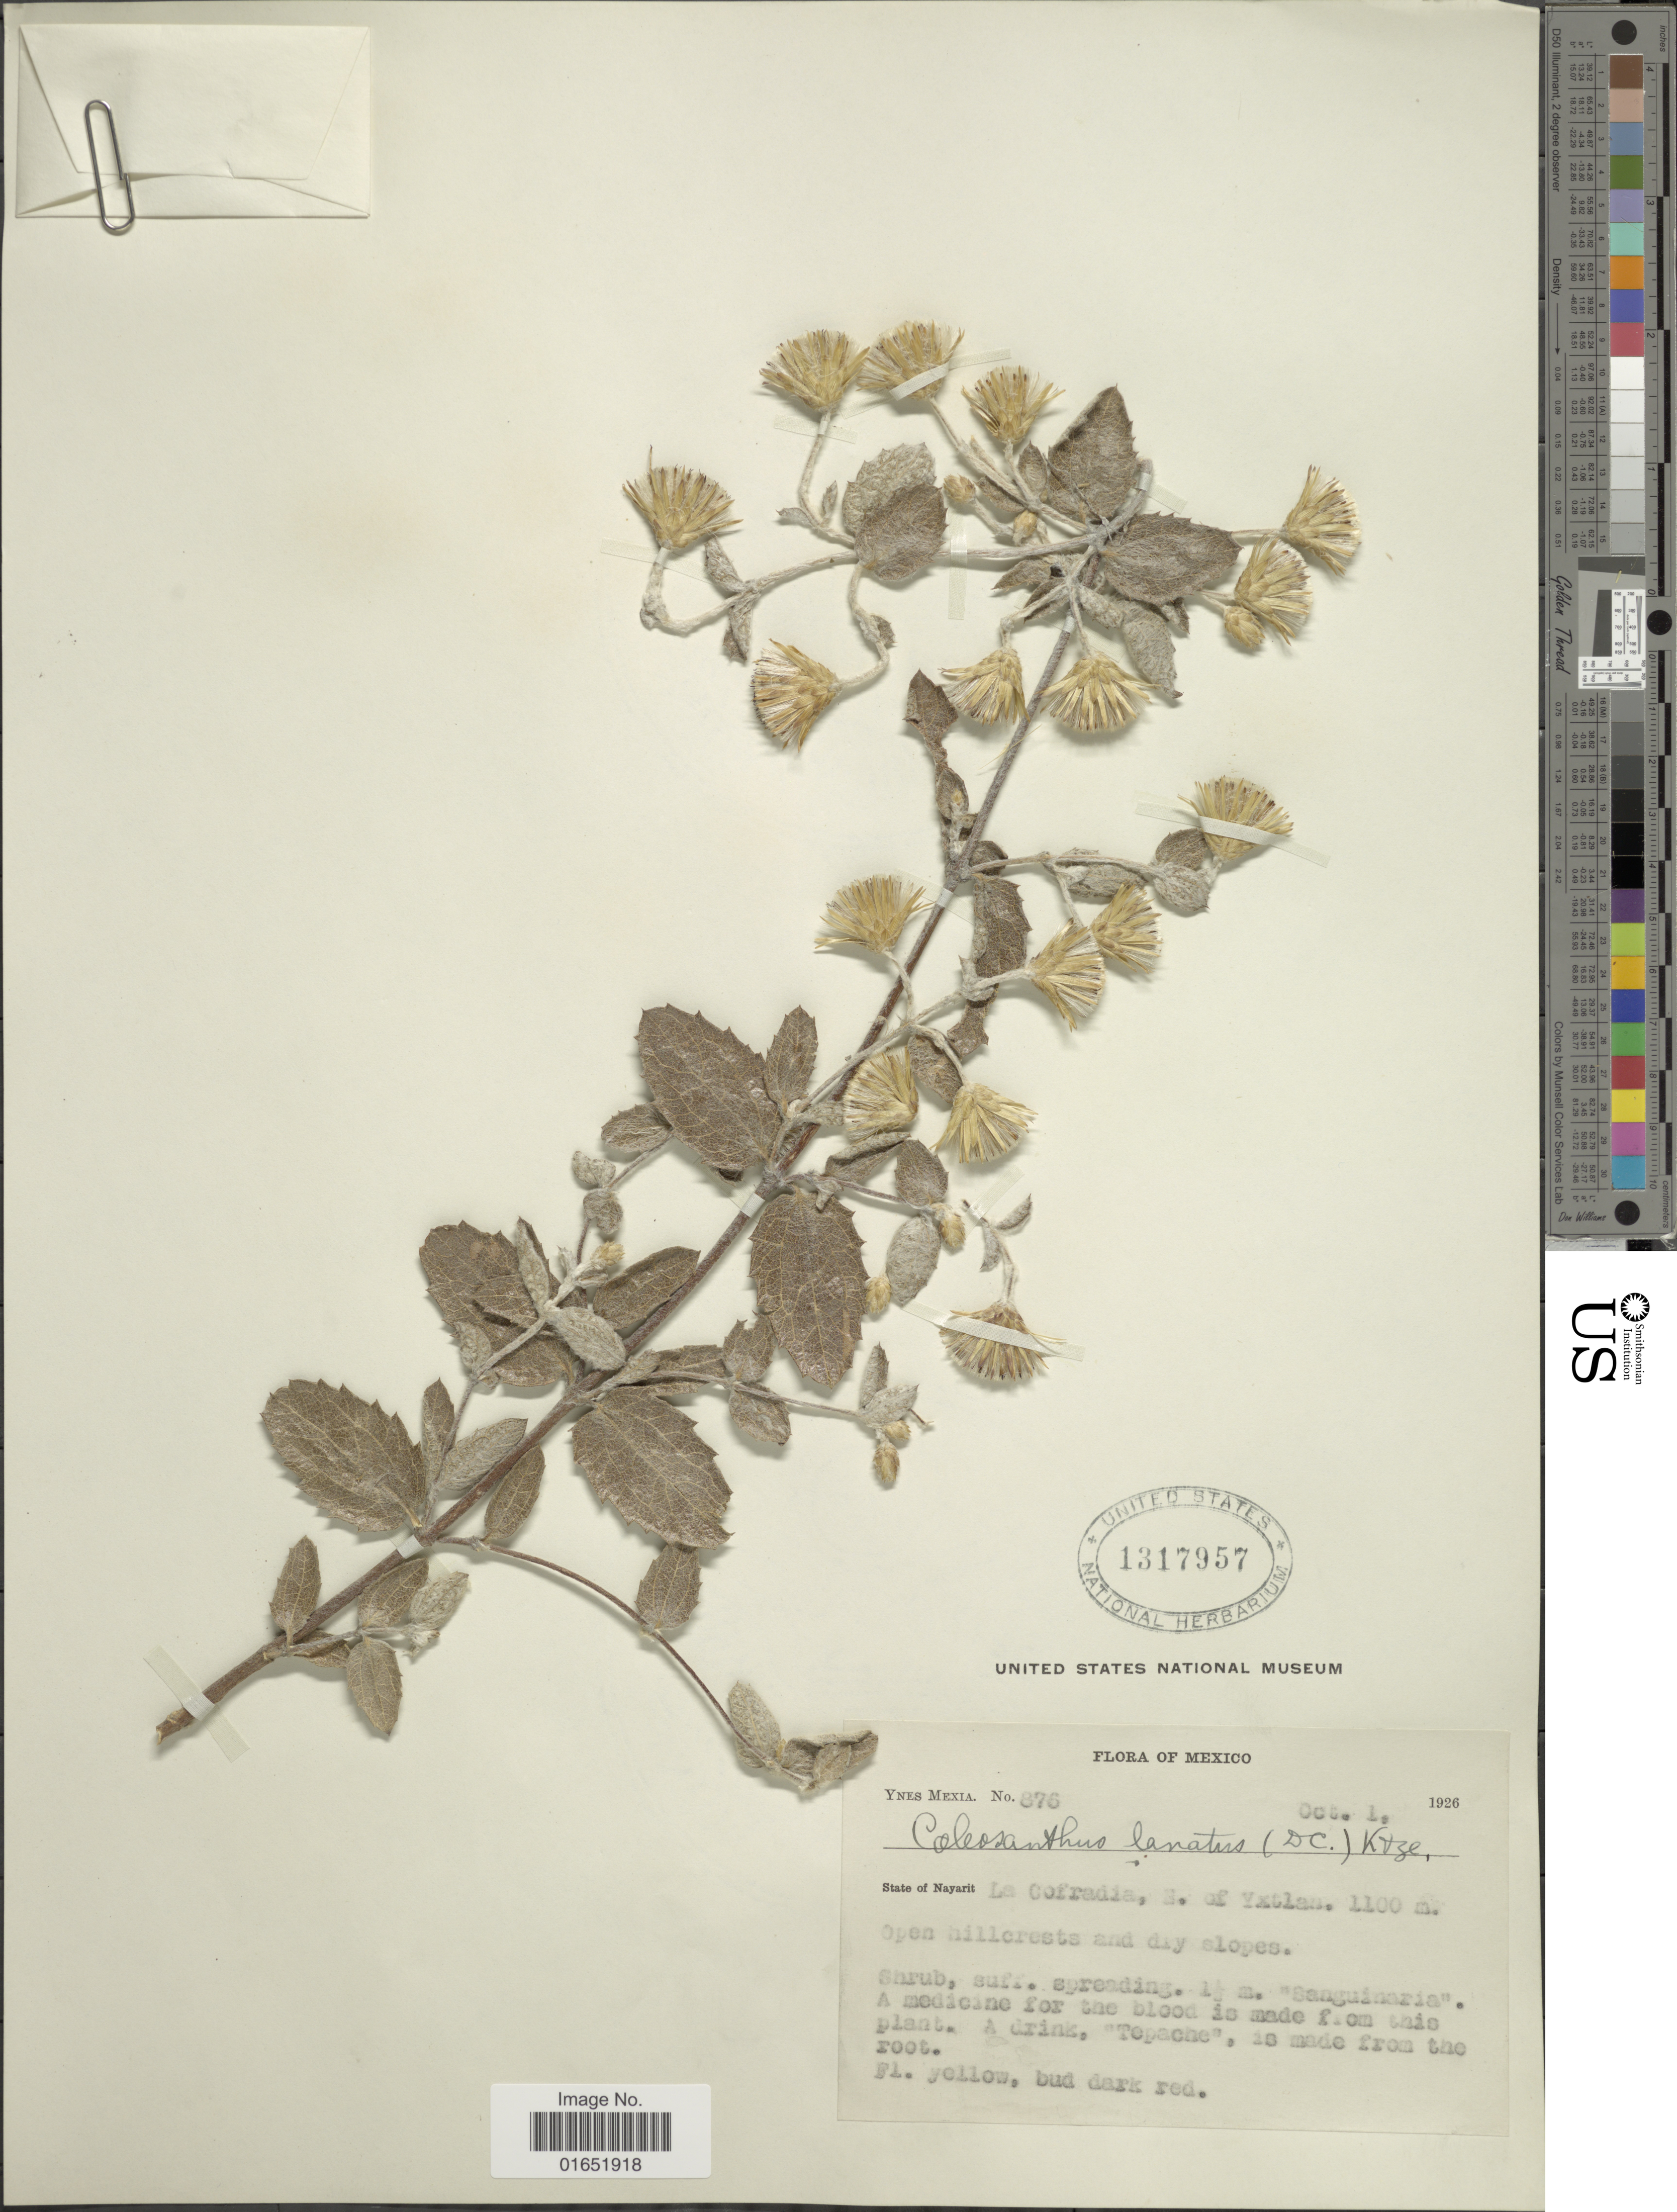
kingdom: Plantae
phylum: Tracheophyta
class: Magnoliopsida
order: Asterales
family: Asteraceae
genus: Brickellia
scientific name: Brickellia lanata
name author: (DC.) A. Gray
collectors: Y. Mexia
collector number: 876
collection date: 1926-10-01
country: Mexico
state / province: Nayarit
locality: La Cofradia, E of Yxtlan, Openhillcrests and dry slopes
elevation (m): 1100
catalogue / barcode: US 1317957